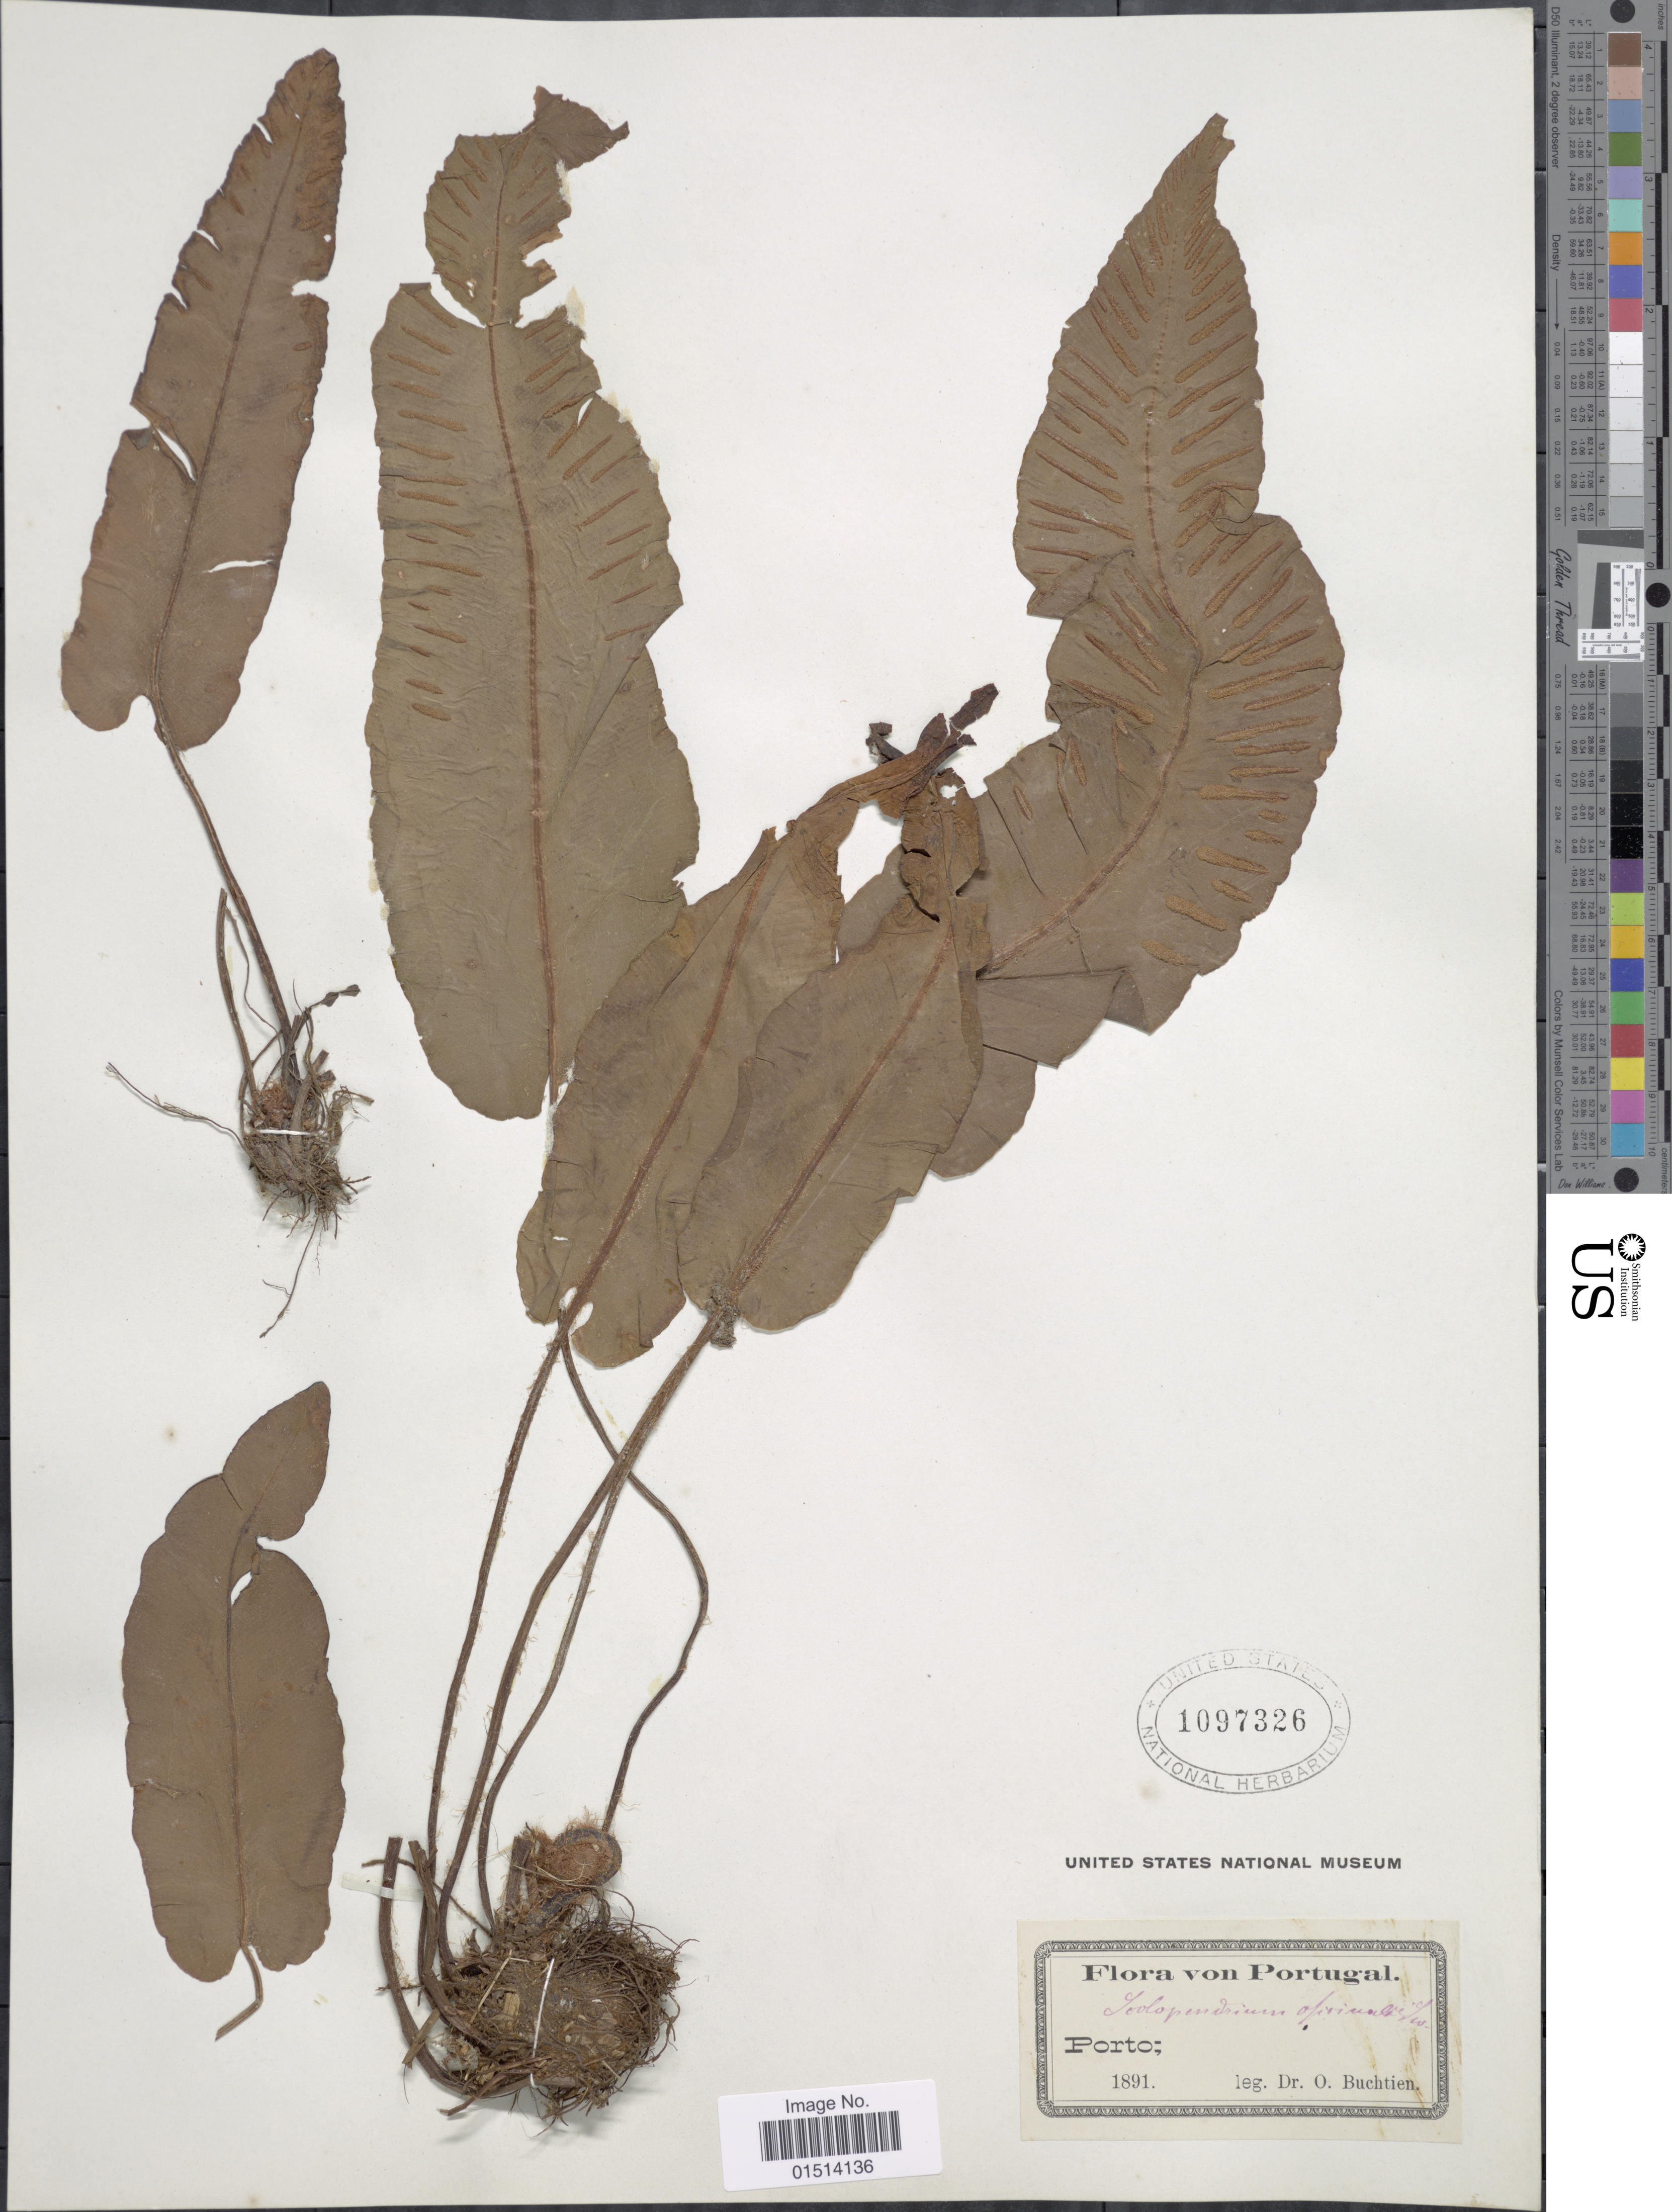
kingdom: Plantae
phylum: Tracheophyta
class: Polypodiopsida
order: Polypodiales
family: Aspleniaceae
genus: Asplenium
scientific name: Asplenium scolopendrium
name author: Sm.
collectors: O. Buchtien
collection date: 1891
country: Portugal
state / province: Porto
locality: Porto; Portugal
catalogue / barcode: US 1097326